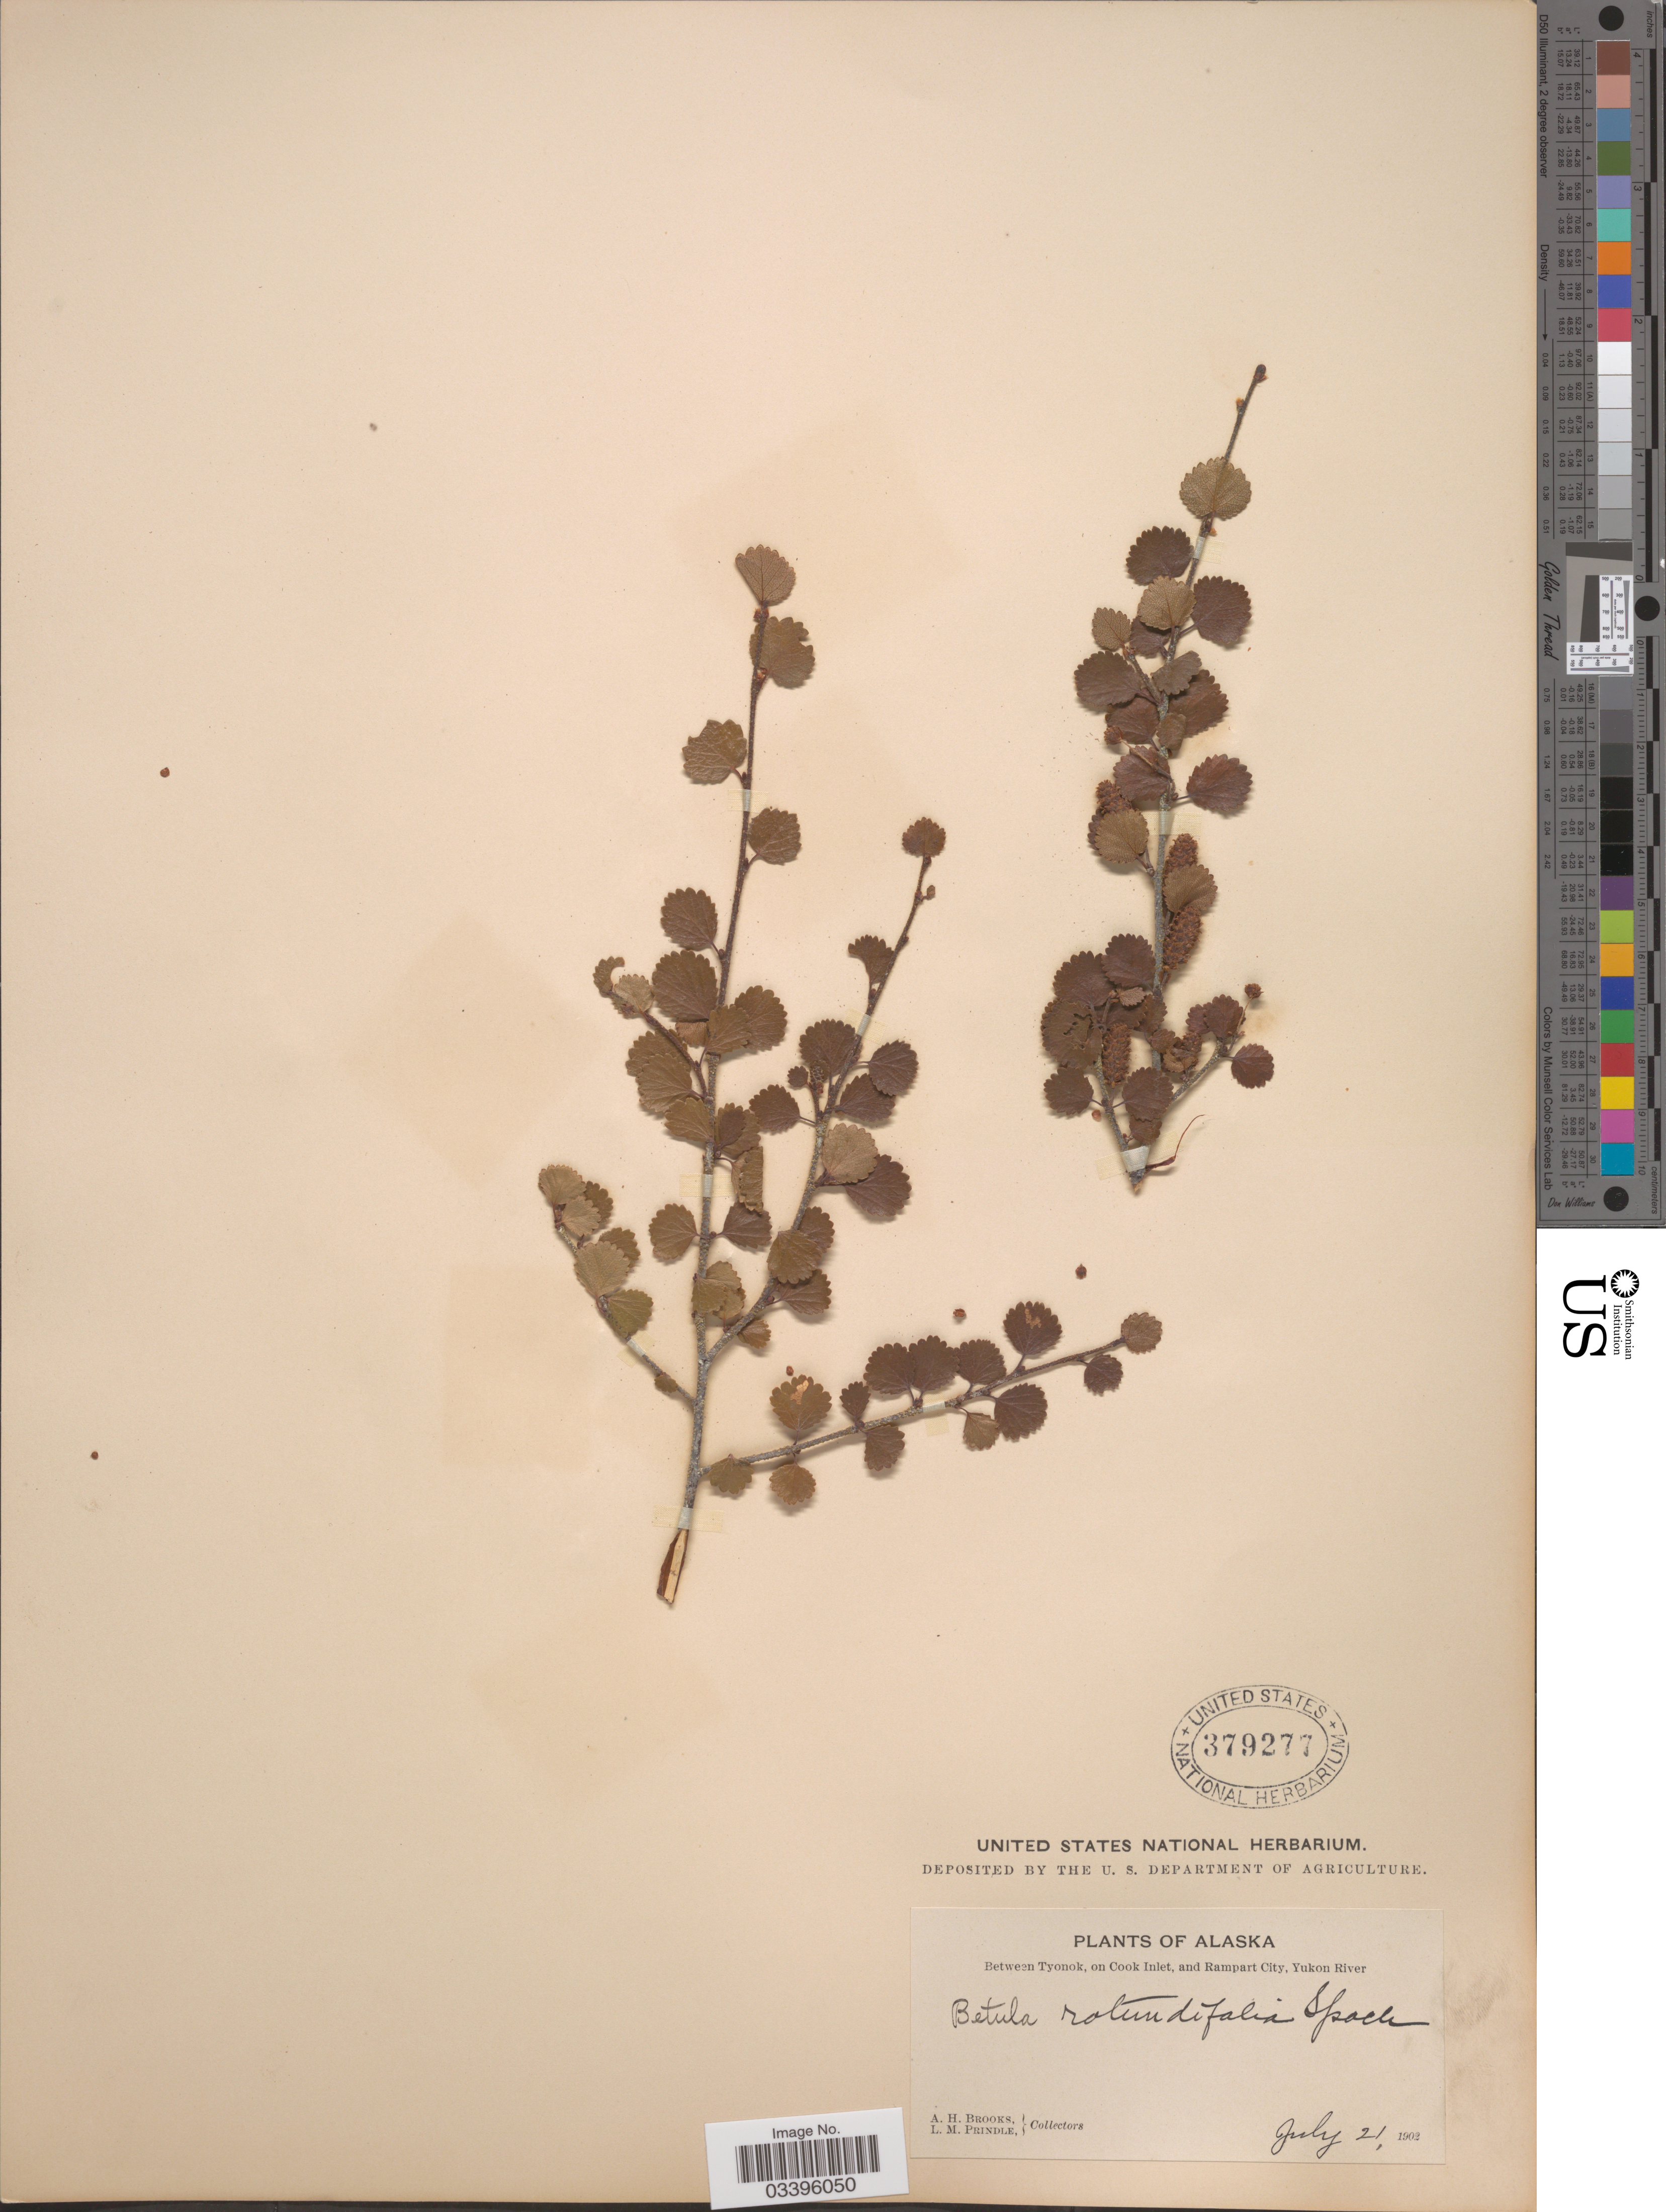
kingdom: Plantae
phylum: Tracheophyta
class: Magnoliopsida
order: Fagales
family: Betulaceae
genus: Betula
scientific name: Betula nana subsp. exilis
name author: L.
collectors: A. Brooks & L. Prindle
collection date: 1902-07-21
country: United States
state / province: Alaska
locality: Between Tyonok, on Cook Inlet, and Rampart City, Yukon River.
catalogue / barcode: US 379277